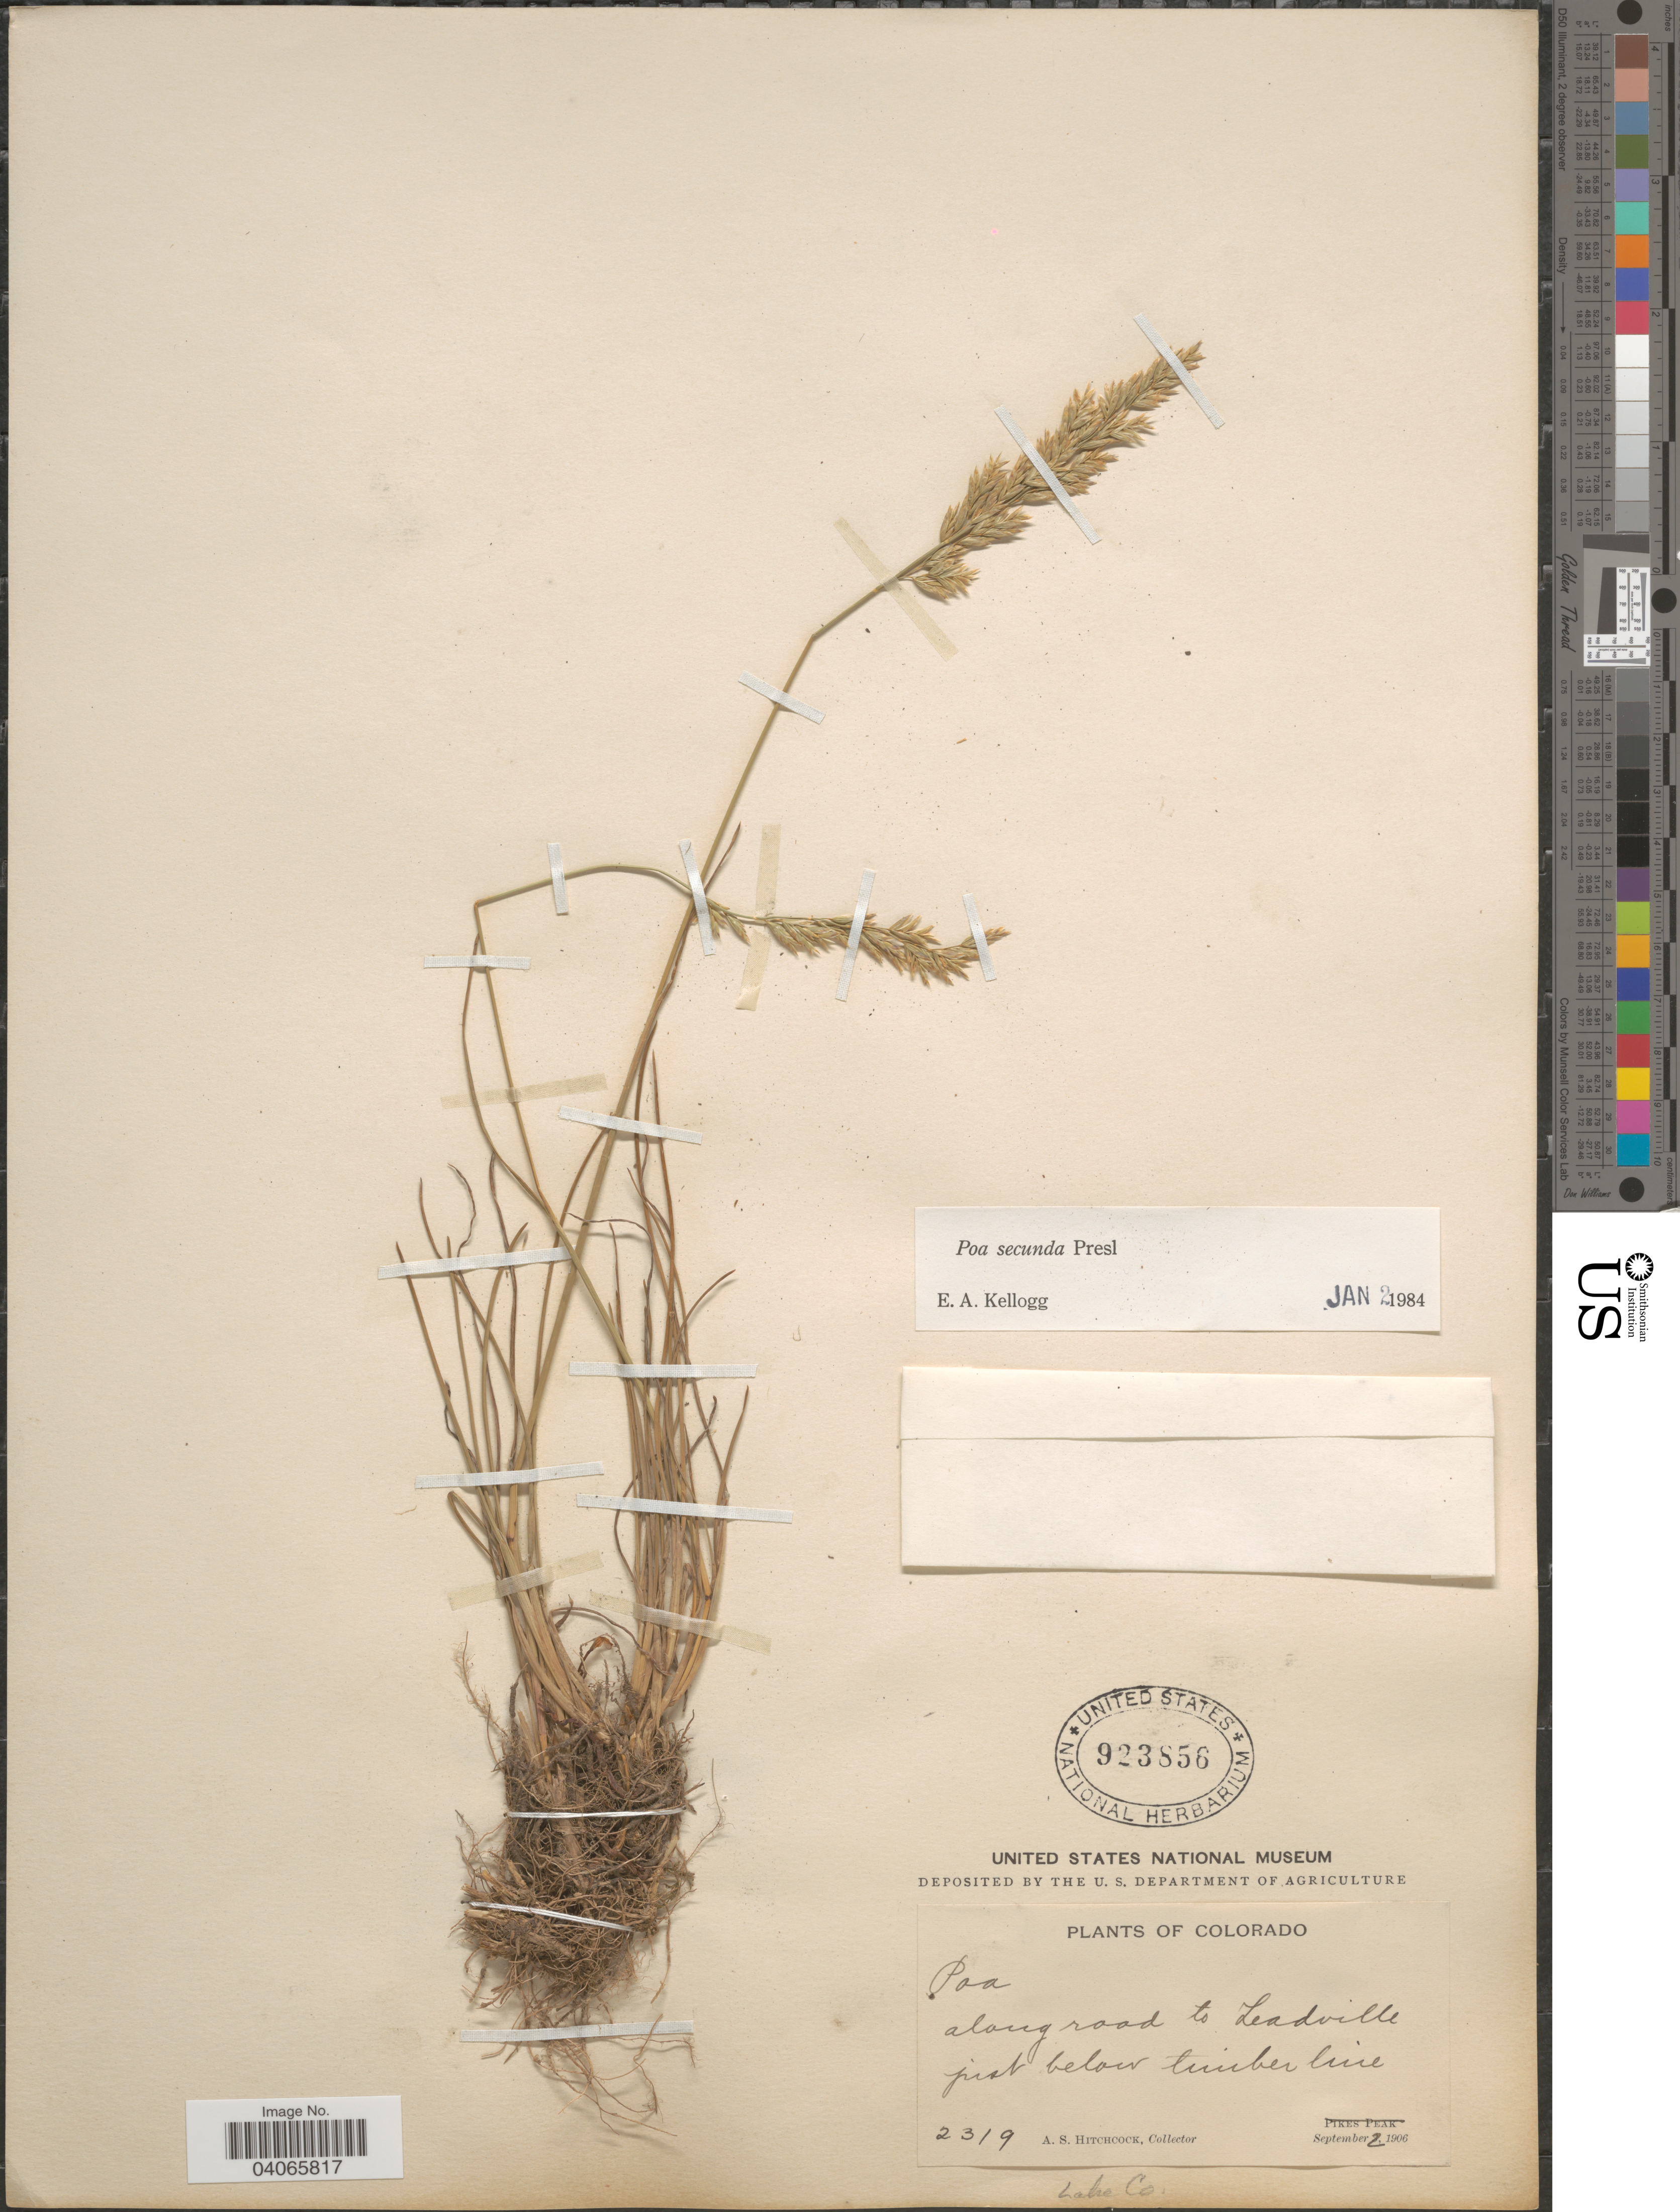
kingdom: Plantae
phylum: Tracheophyta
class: Liliopsida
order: Poales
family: Poaceae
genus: Poa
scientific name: Poa secunda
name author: J. Presl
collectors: A. S. Hitchcock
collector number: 2319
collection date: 1906-09-02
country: United States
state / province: Colorado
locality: Along road to Leadville pist below timberline. Lake Co.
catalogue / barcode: US 923856